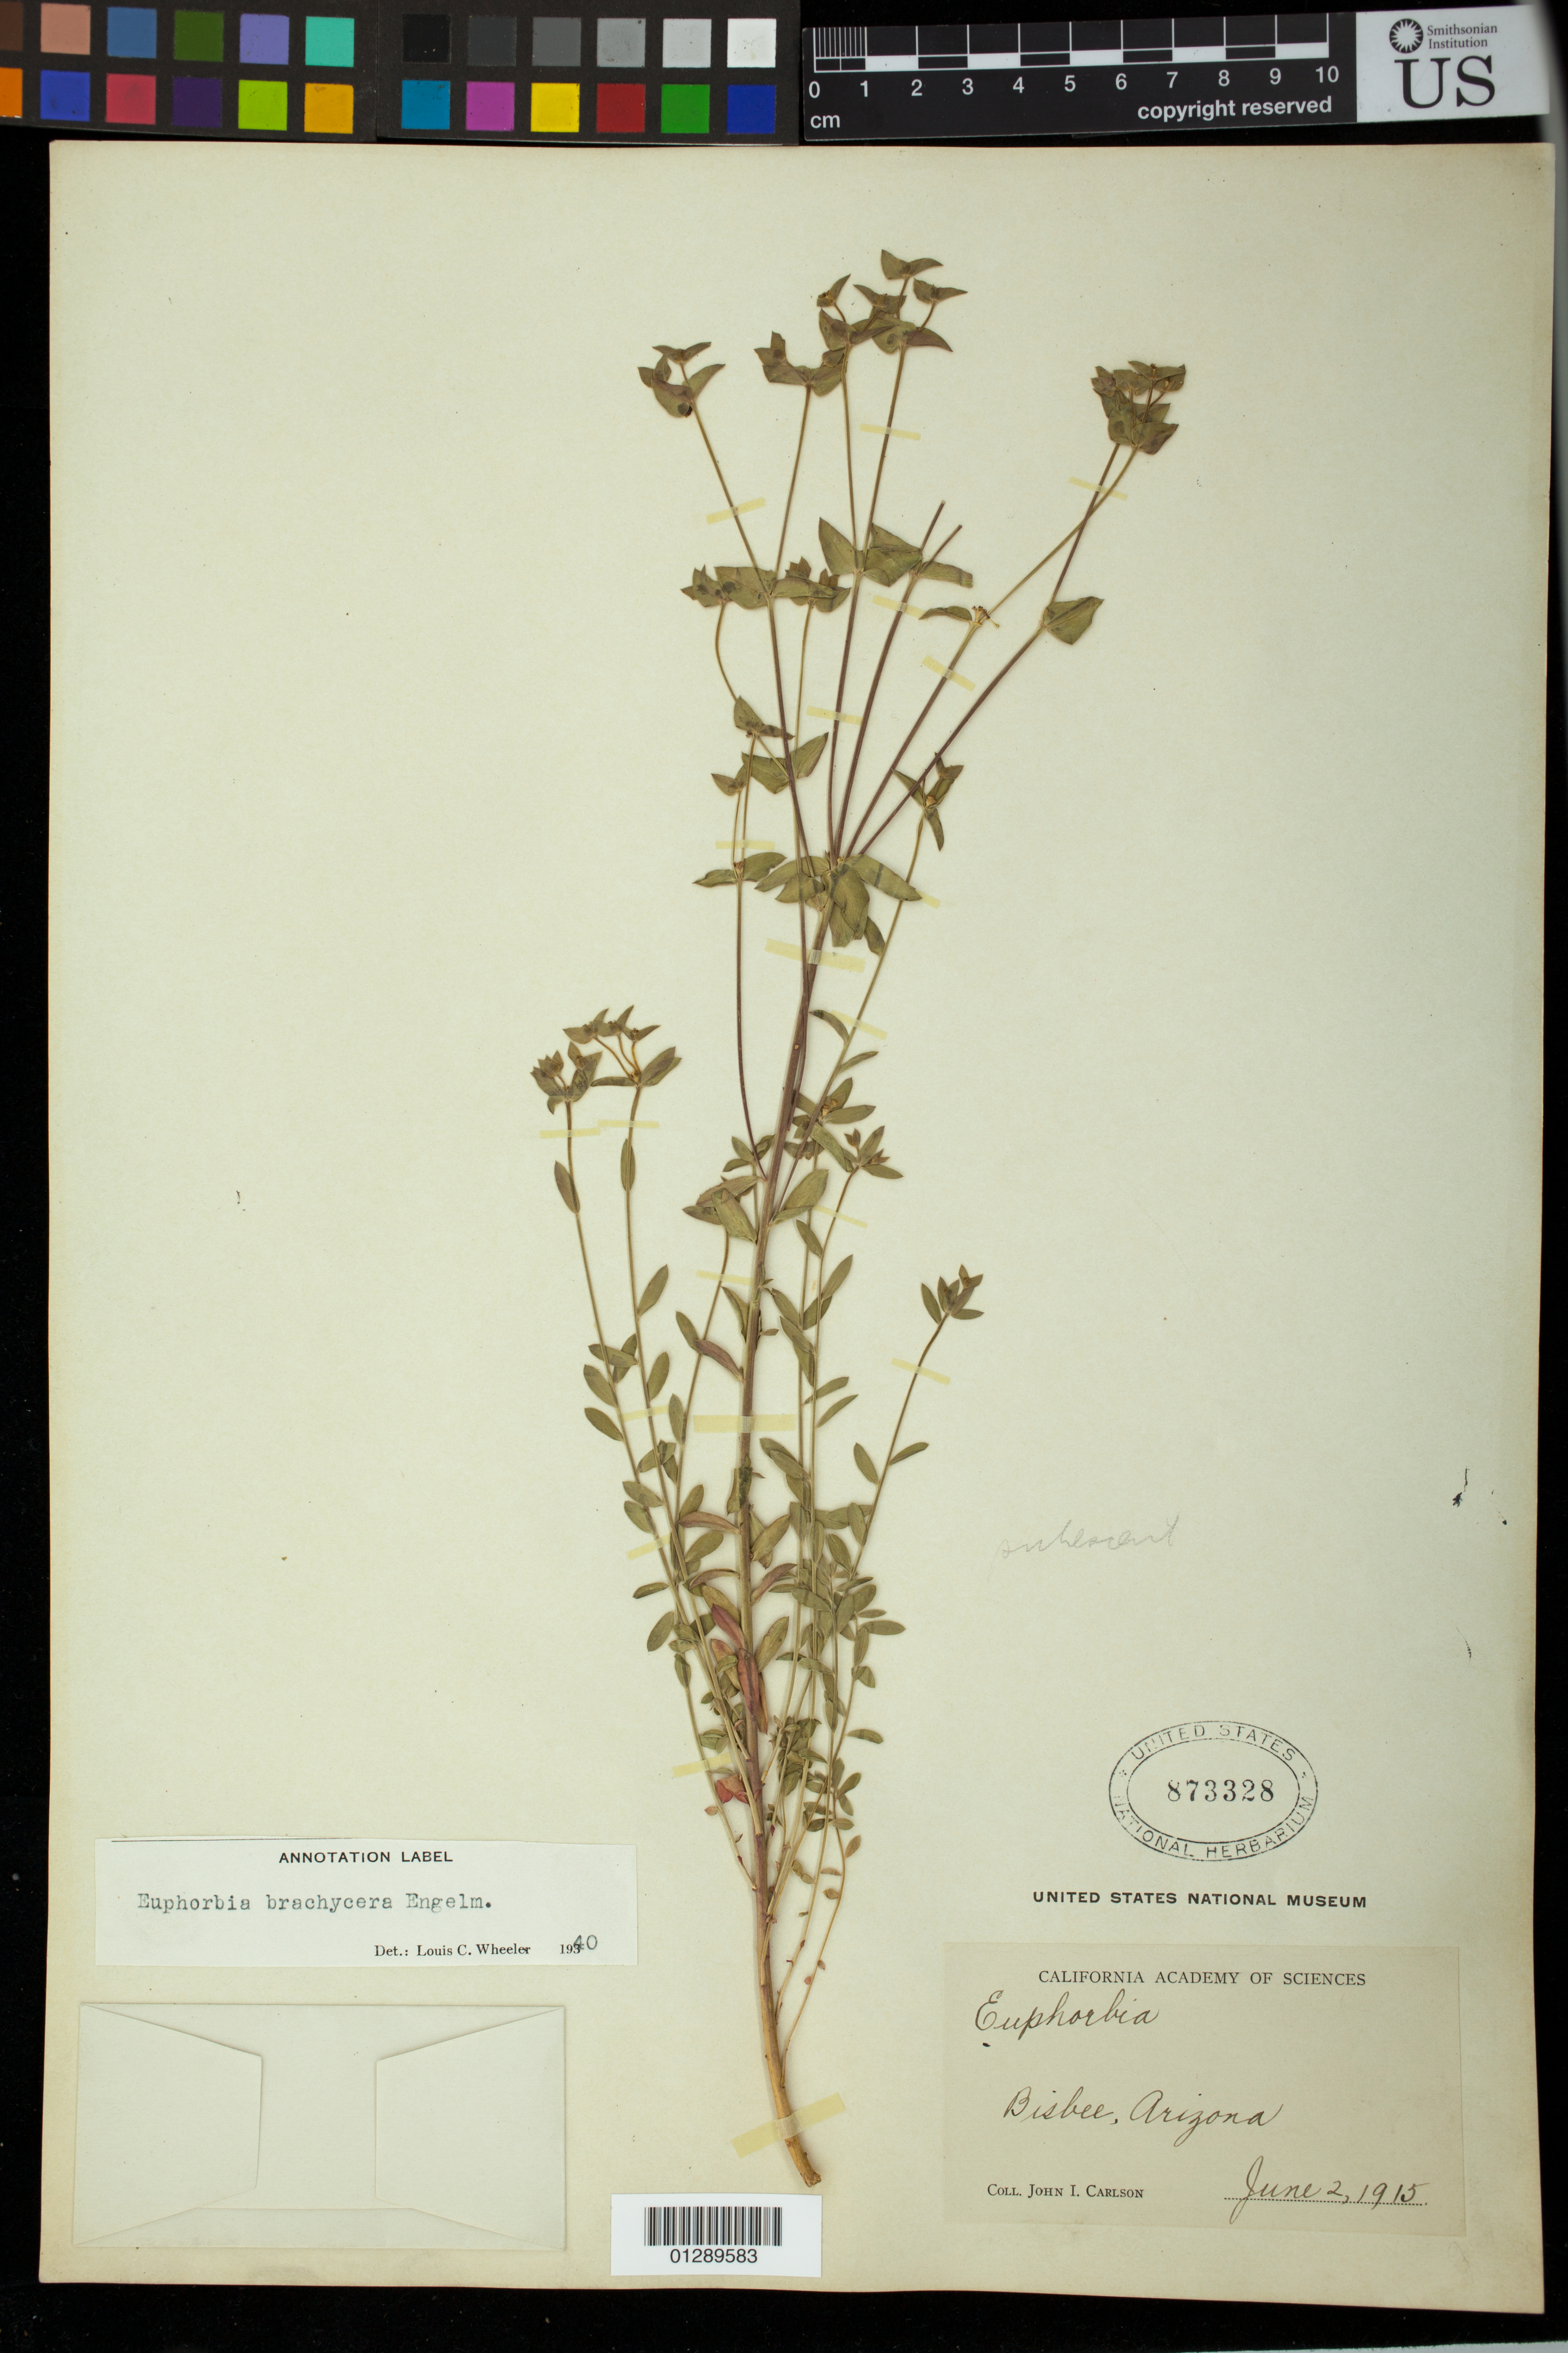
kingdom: Plantae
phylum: Tracheophyta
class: Magnoliopsida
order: Malpighiales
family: Euphorbiaceae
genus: Euphorbia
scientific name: Euphorbia brachycera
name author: Engelm. in Emory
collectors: J. Carlson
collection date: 1915-06-02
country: United States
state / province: Arizona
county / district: Cochise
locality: Bisbee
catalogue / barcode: US 873328